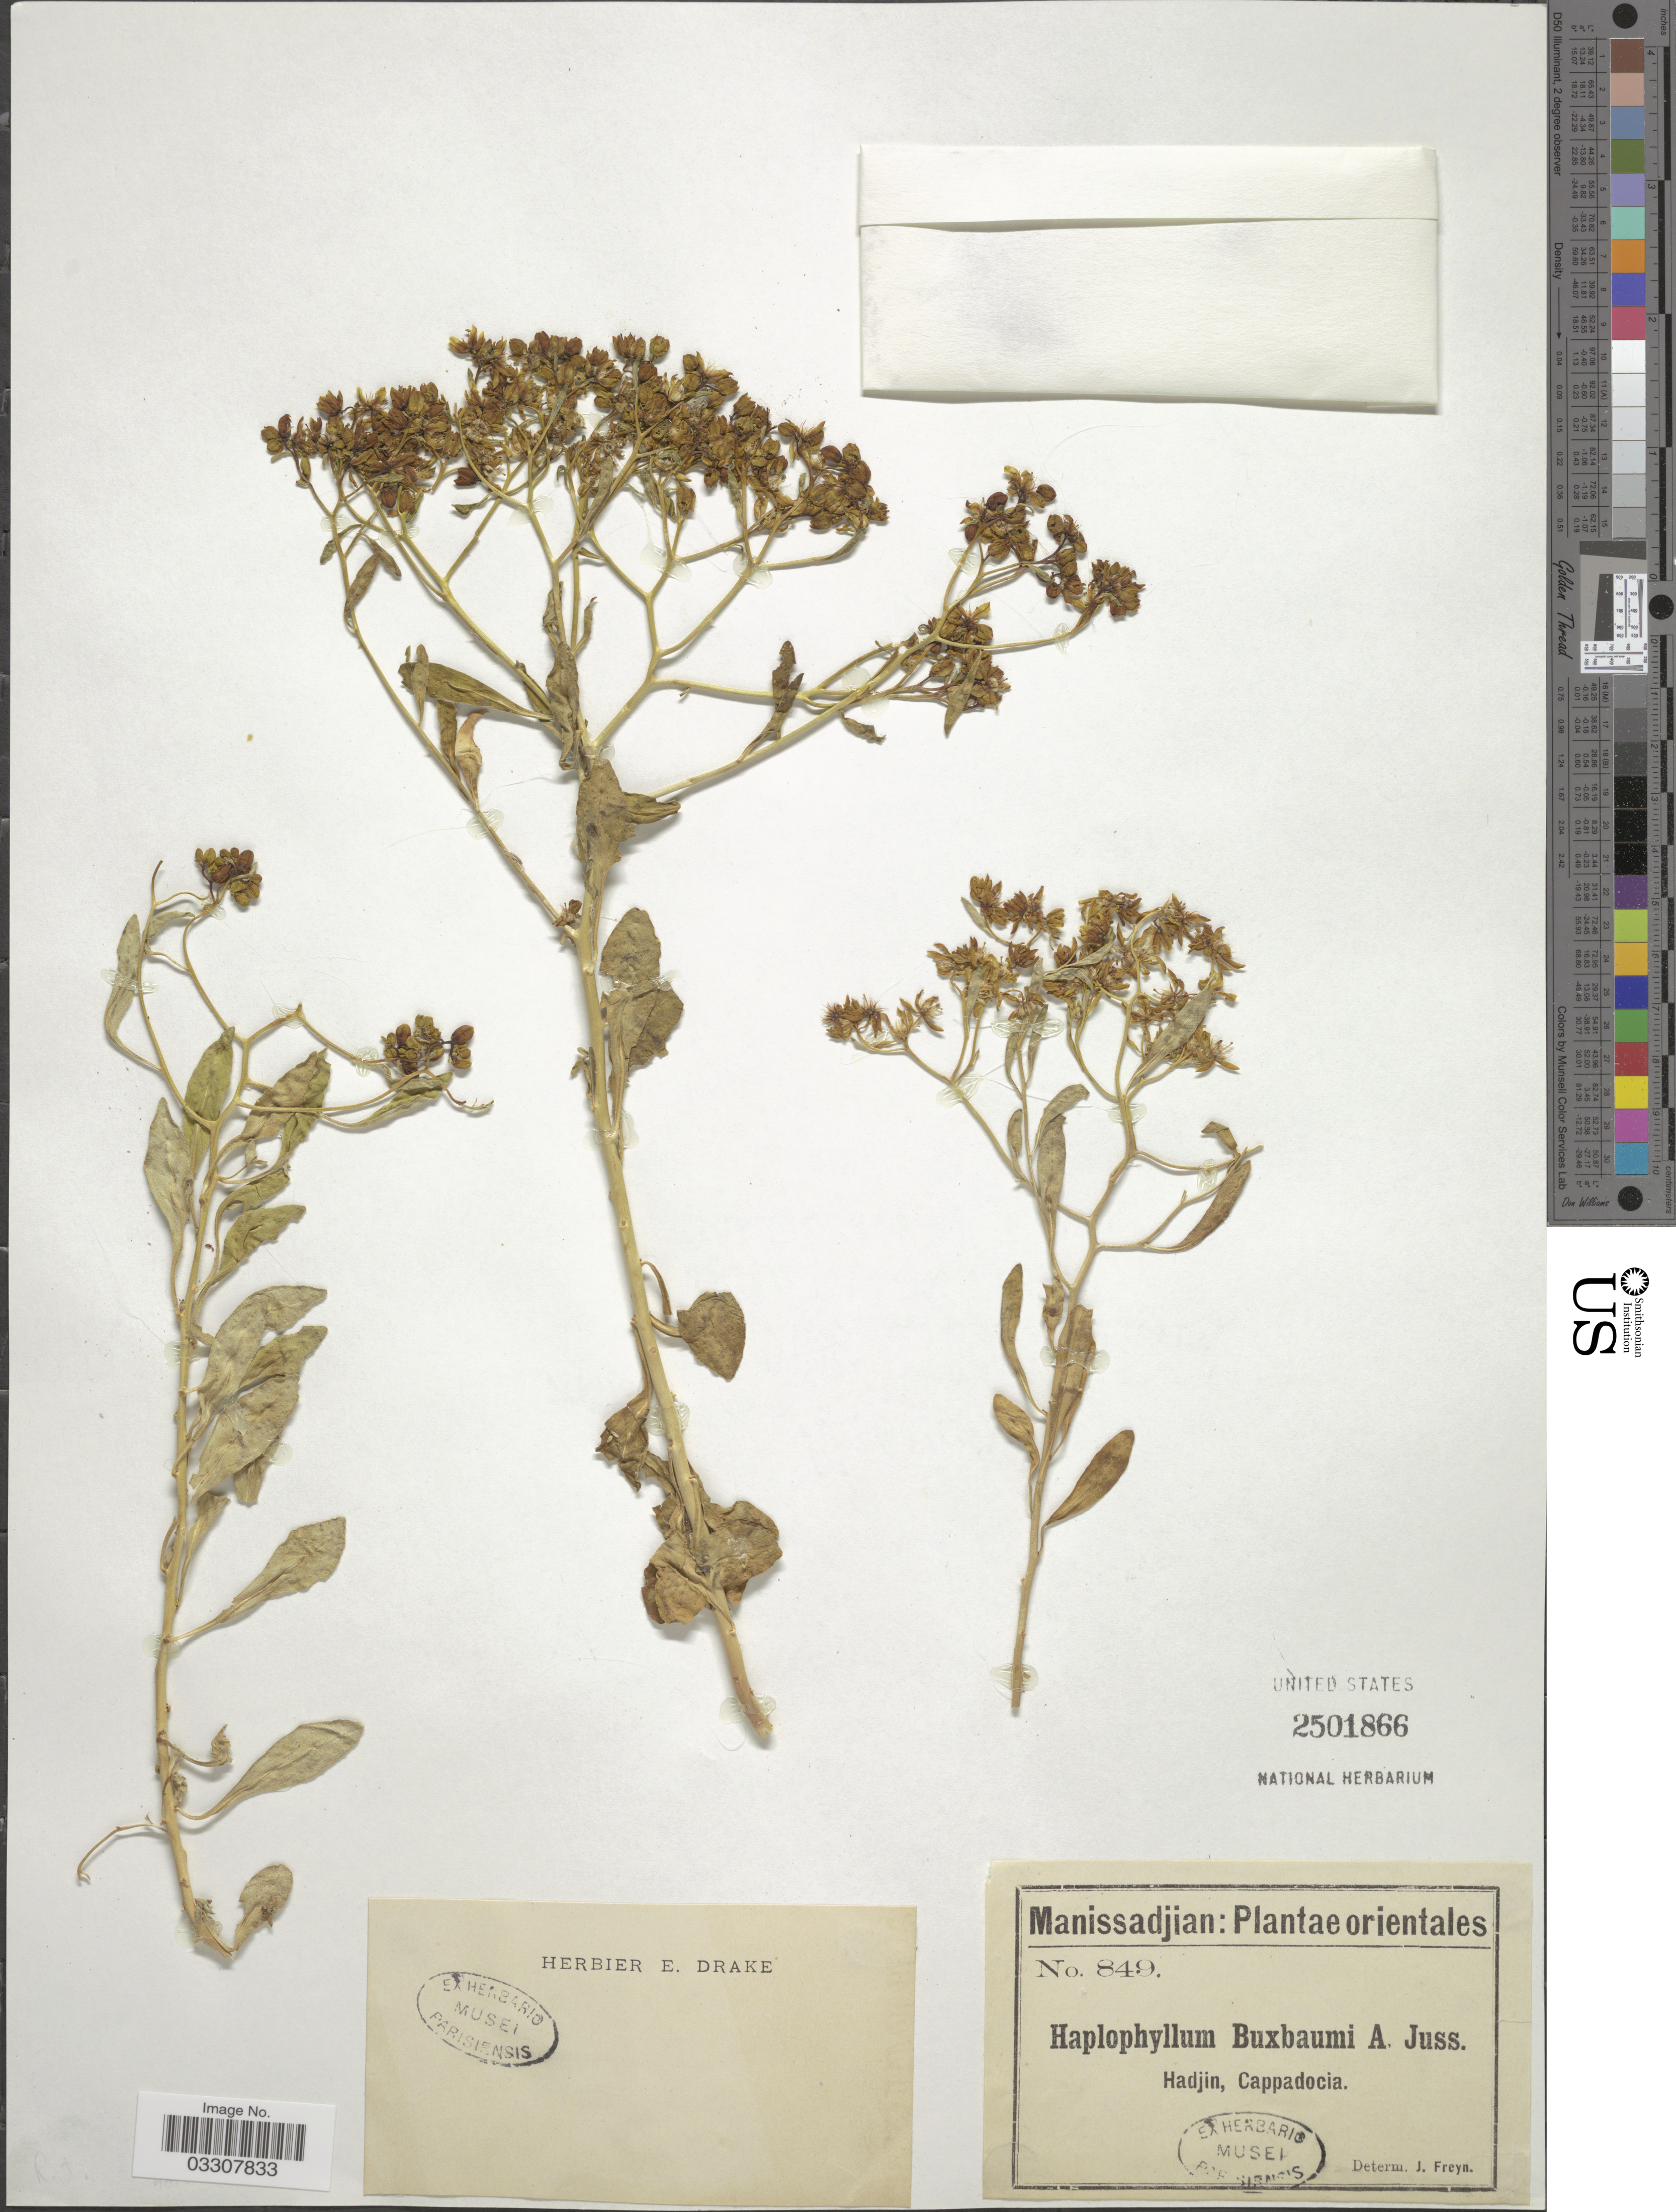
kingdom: Plantae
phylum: Tracheophyta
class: Magnoliopsida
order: Sapindales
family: Rutaceae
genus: Haplophyllum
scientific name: Haplophyllum buxbaumii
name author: (Poir.) G. Don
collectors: -. Manissadjian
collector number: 849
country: Turkey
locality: Orientales. Hadjin, Cappadocia.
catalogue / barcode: US 2501866